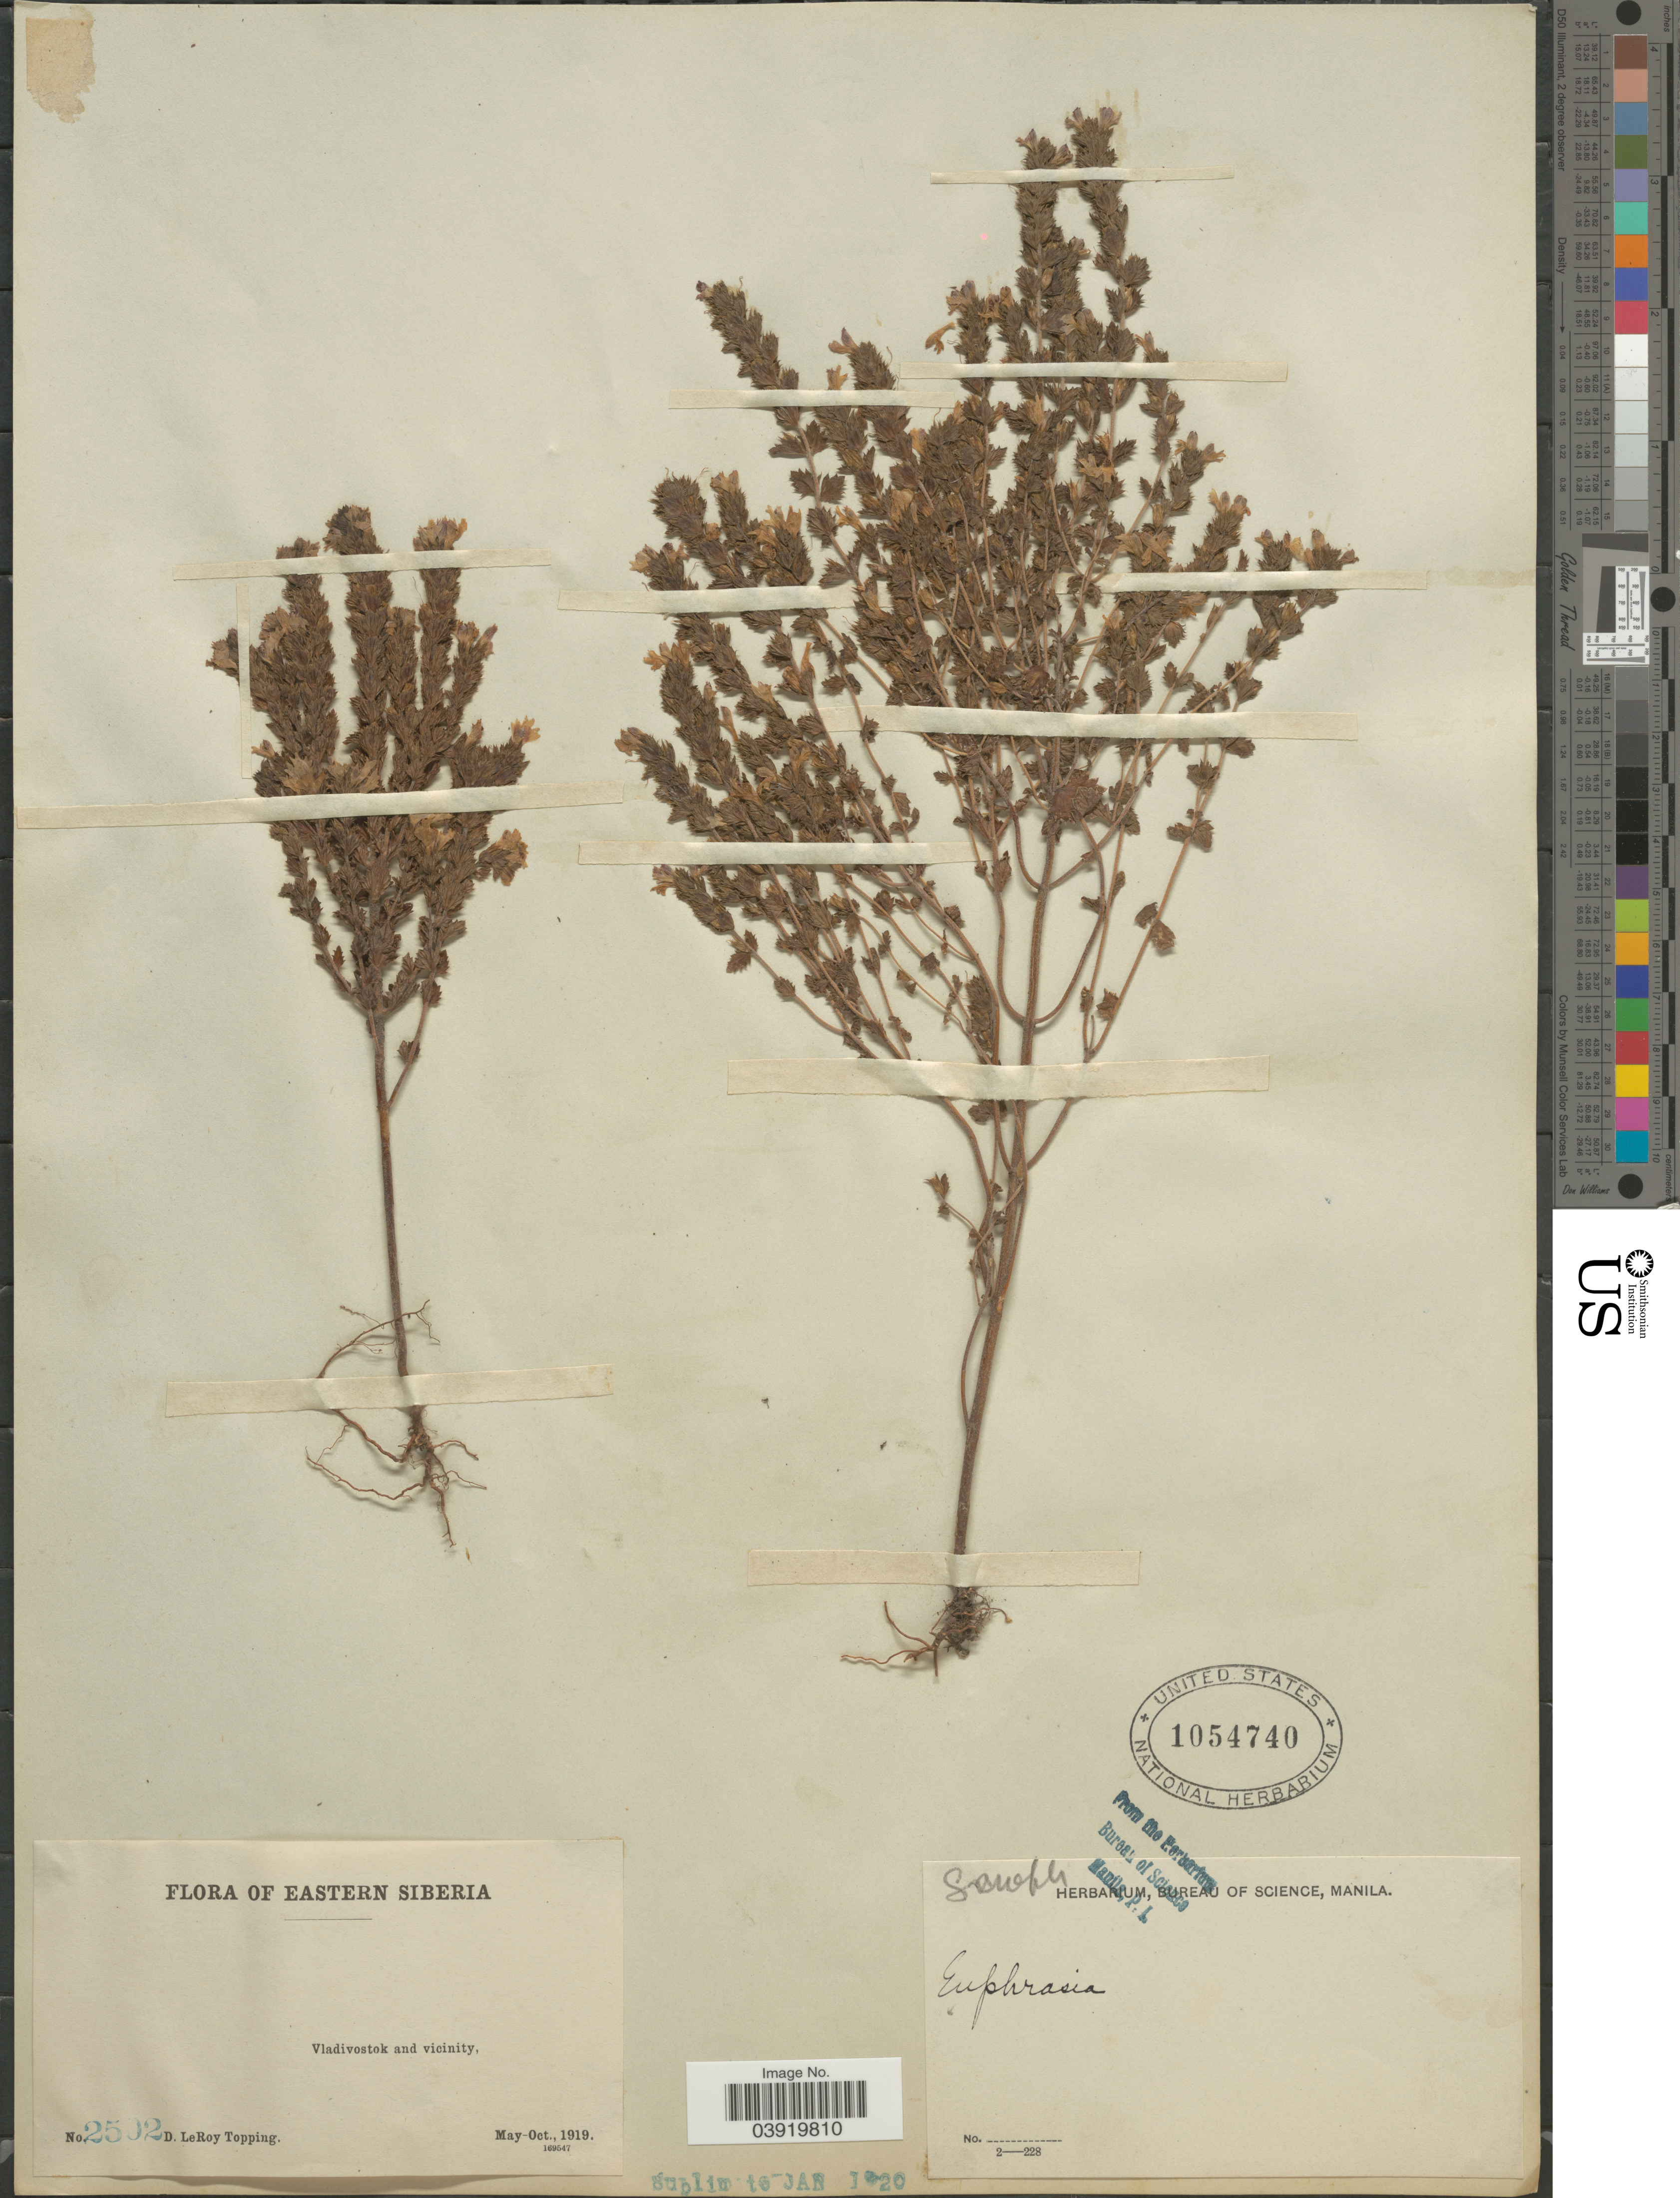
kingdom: Plantae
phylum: Tracheophyta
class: Magnoliopsida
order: Lamiales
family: Orobanchaceae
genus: Euphrasia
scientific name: Euphrasia sp.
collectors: D. L. Topping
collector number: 2502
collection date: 1919-05/1919-10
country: Russian Federation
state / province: Primorsky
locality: Eastern Siberia. Vladivostok and vicinity.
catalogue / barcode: US 1054740